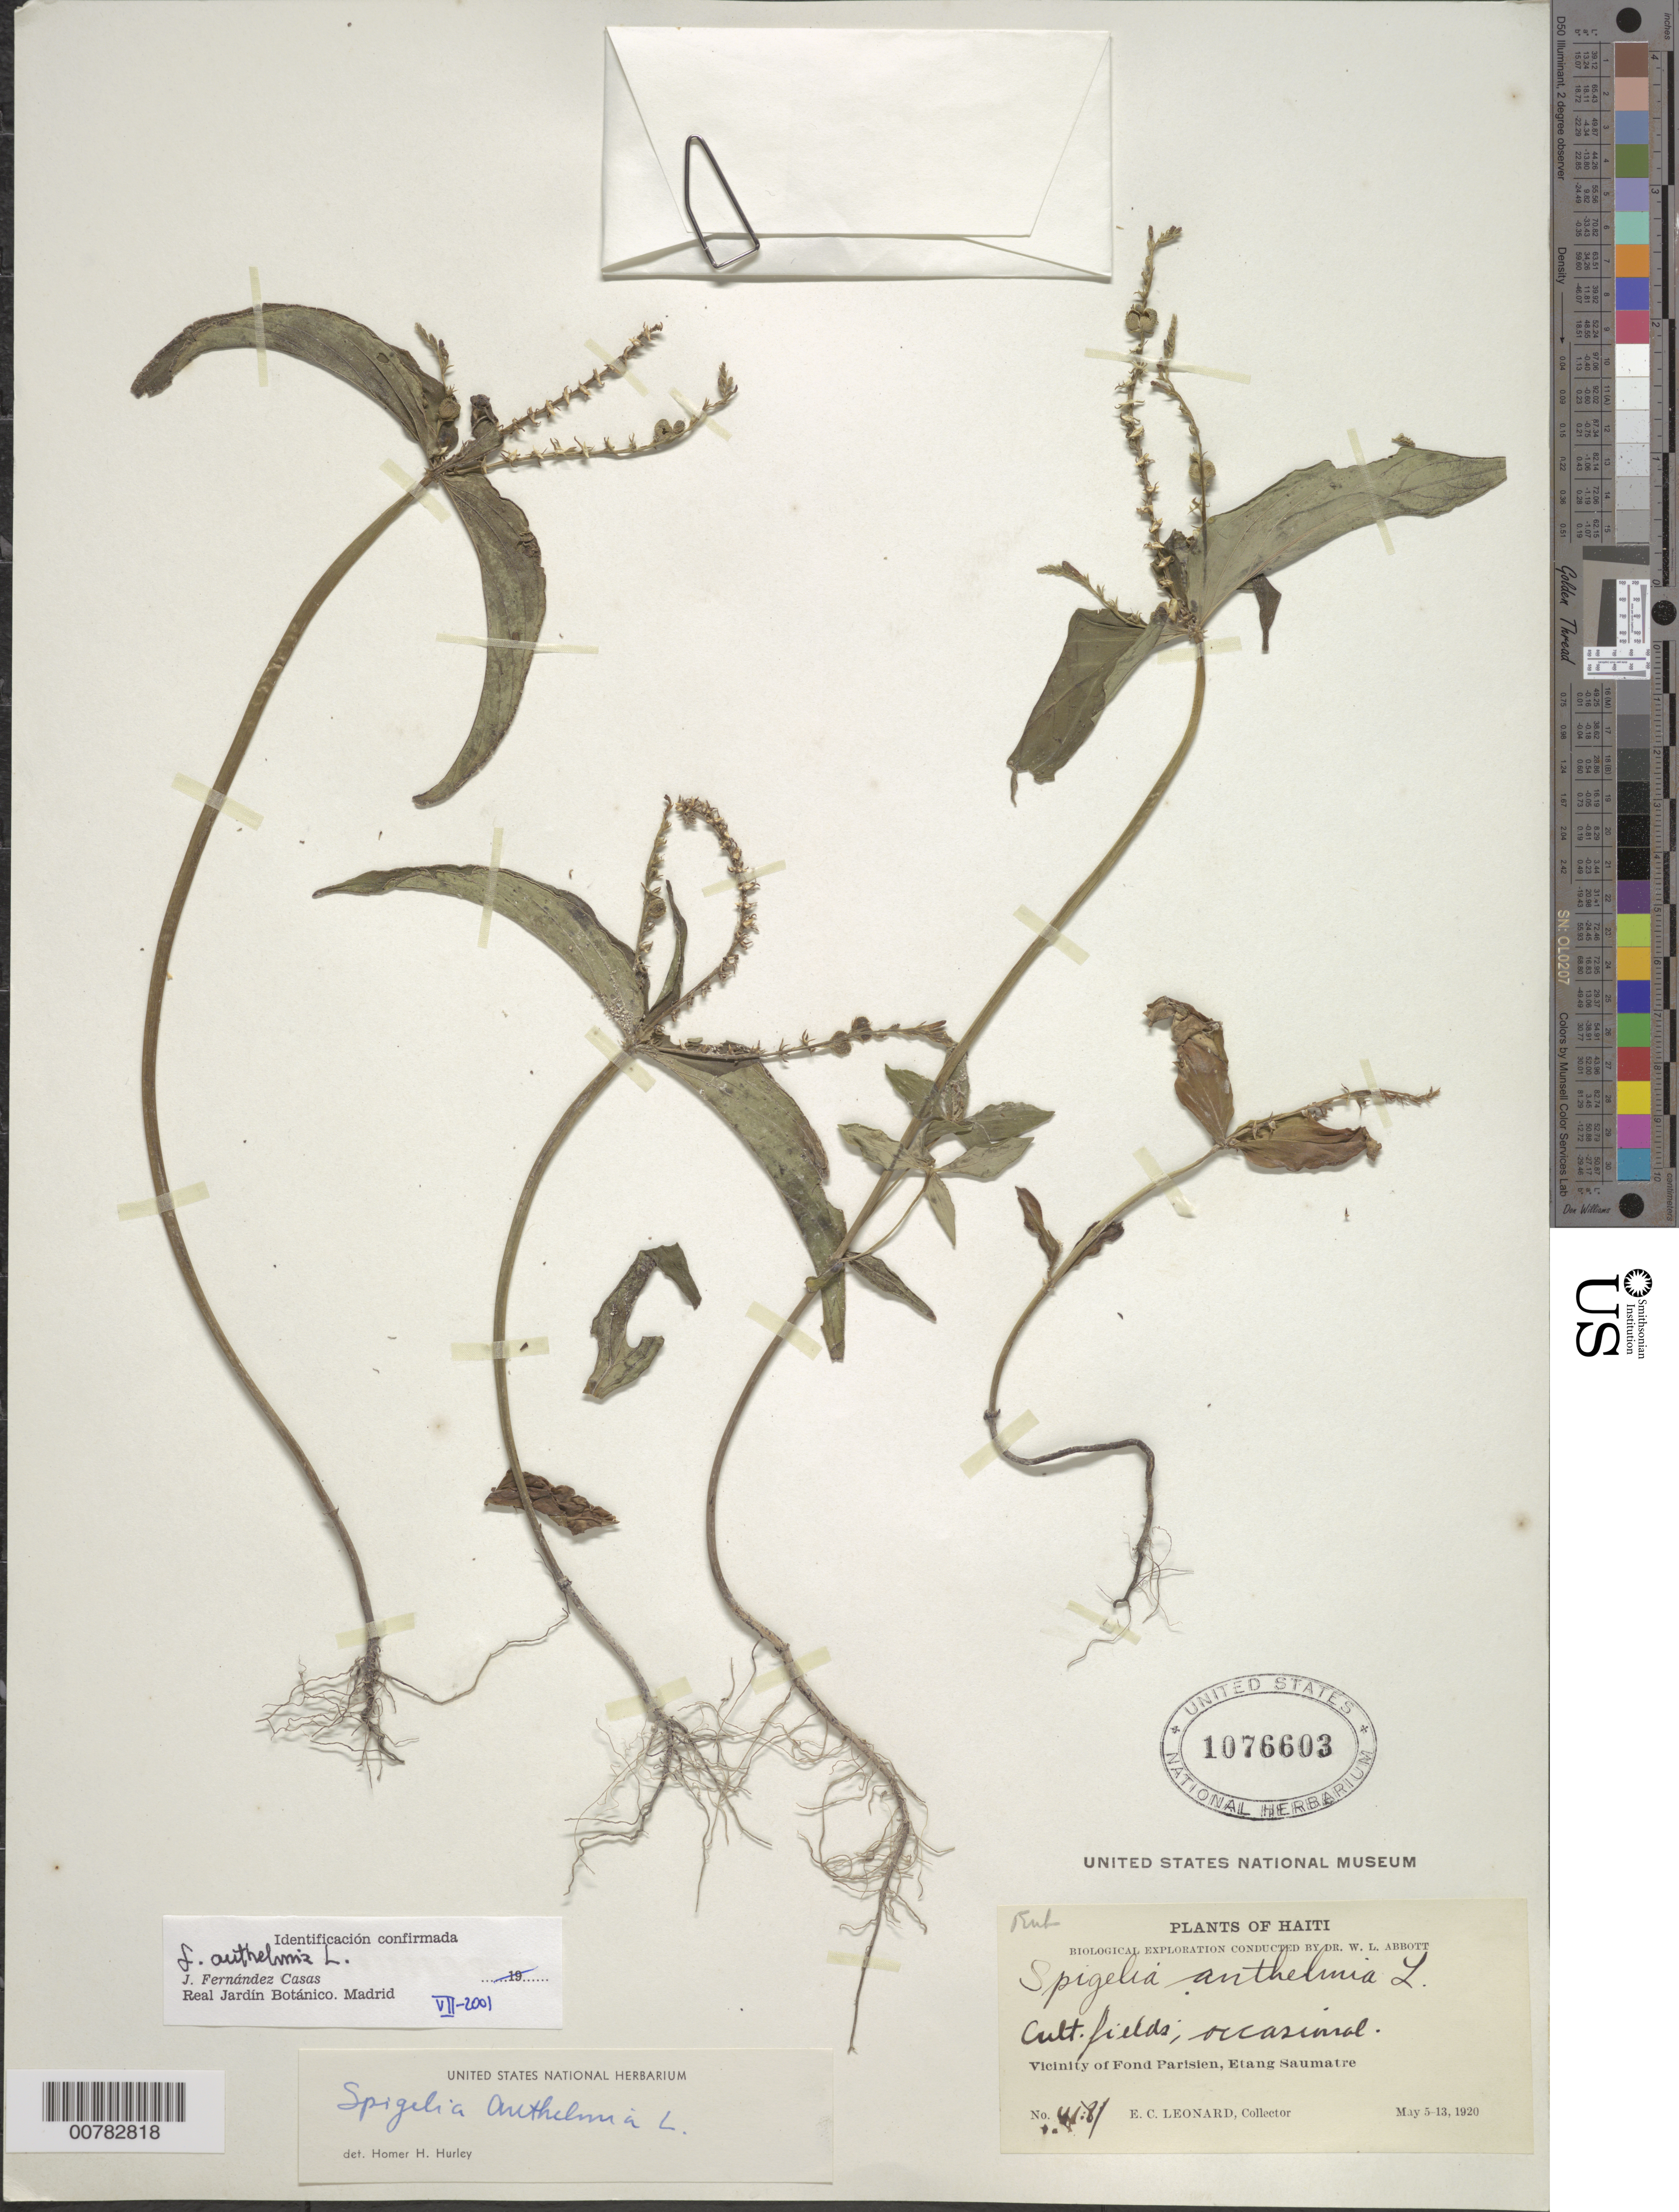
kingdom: Plantae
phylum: Tracheophyta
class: Magnoliopsida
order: Gentianales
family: Loganiaceae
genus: Spigelia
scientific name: Spigelia anthelmia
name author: L.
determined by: Casas, J. F.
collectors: E. C. Leonard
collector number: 4181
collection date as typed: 05 May 1920 to 13 May 1920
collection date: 1920-05-05/1920-05-13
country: Haiti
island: Hispaniola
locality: Vicinity of Fond Parisien, Etang Saumatre.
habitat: Cultivated fields.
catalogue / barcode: US 1076603